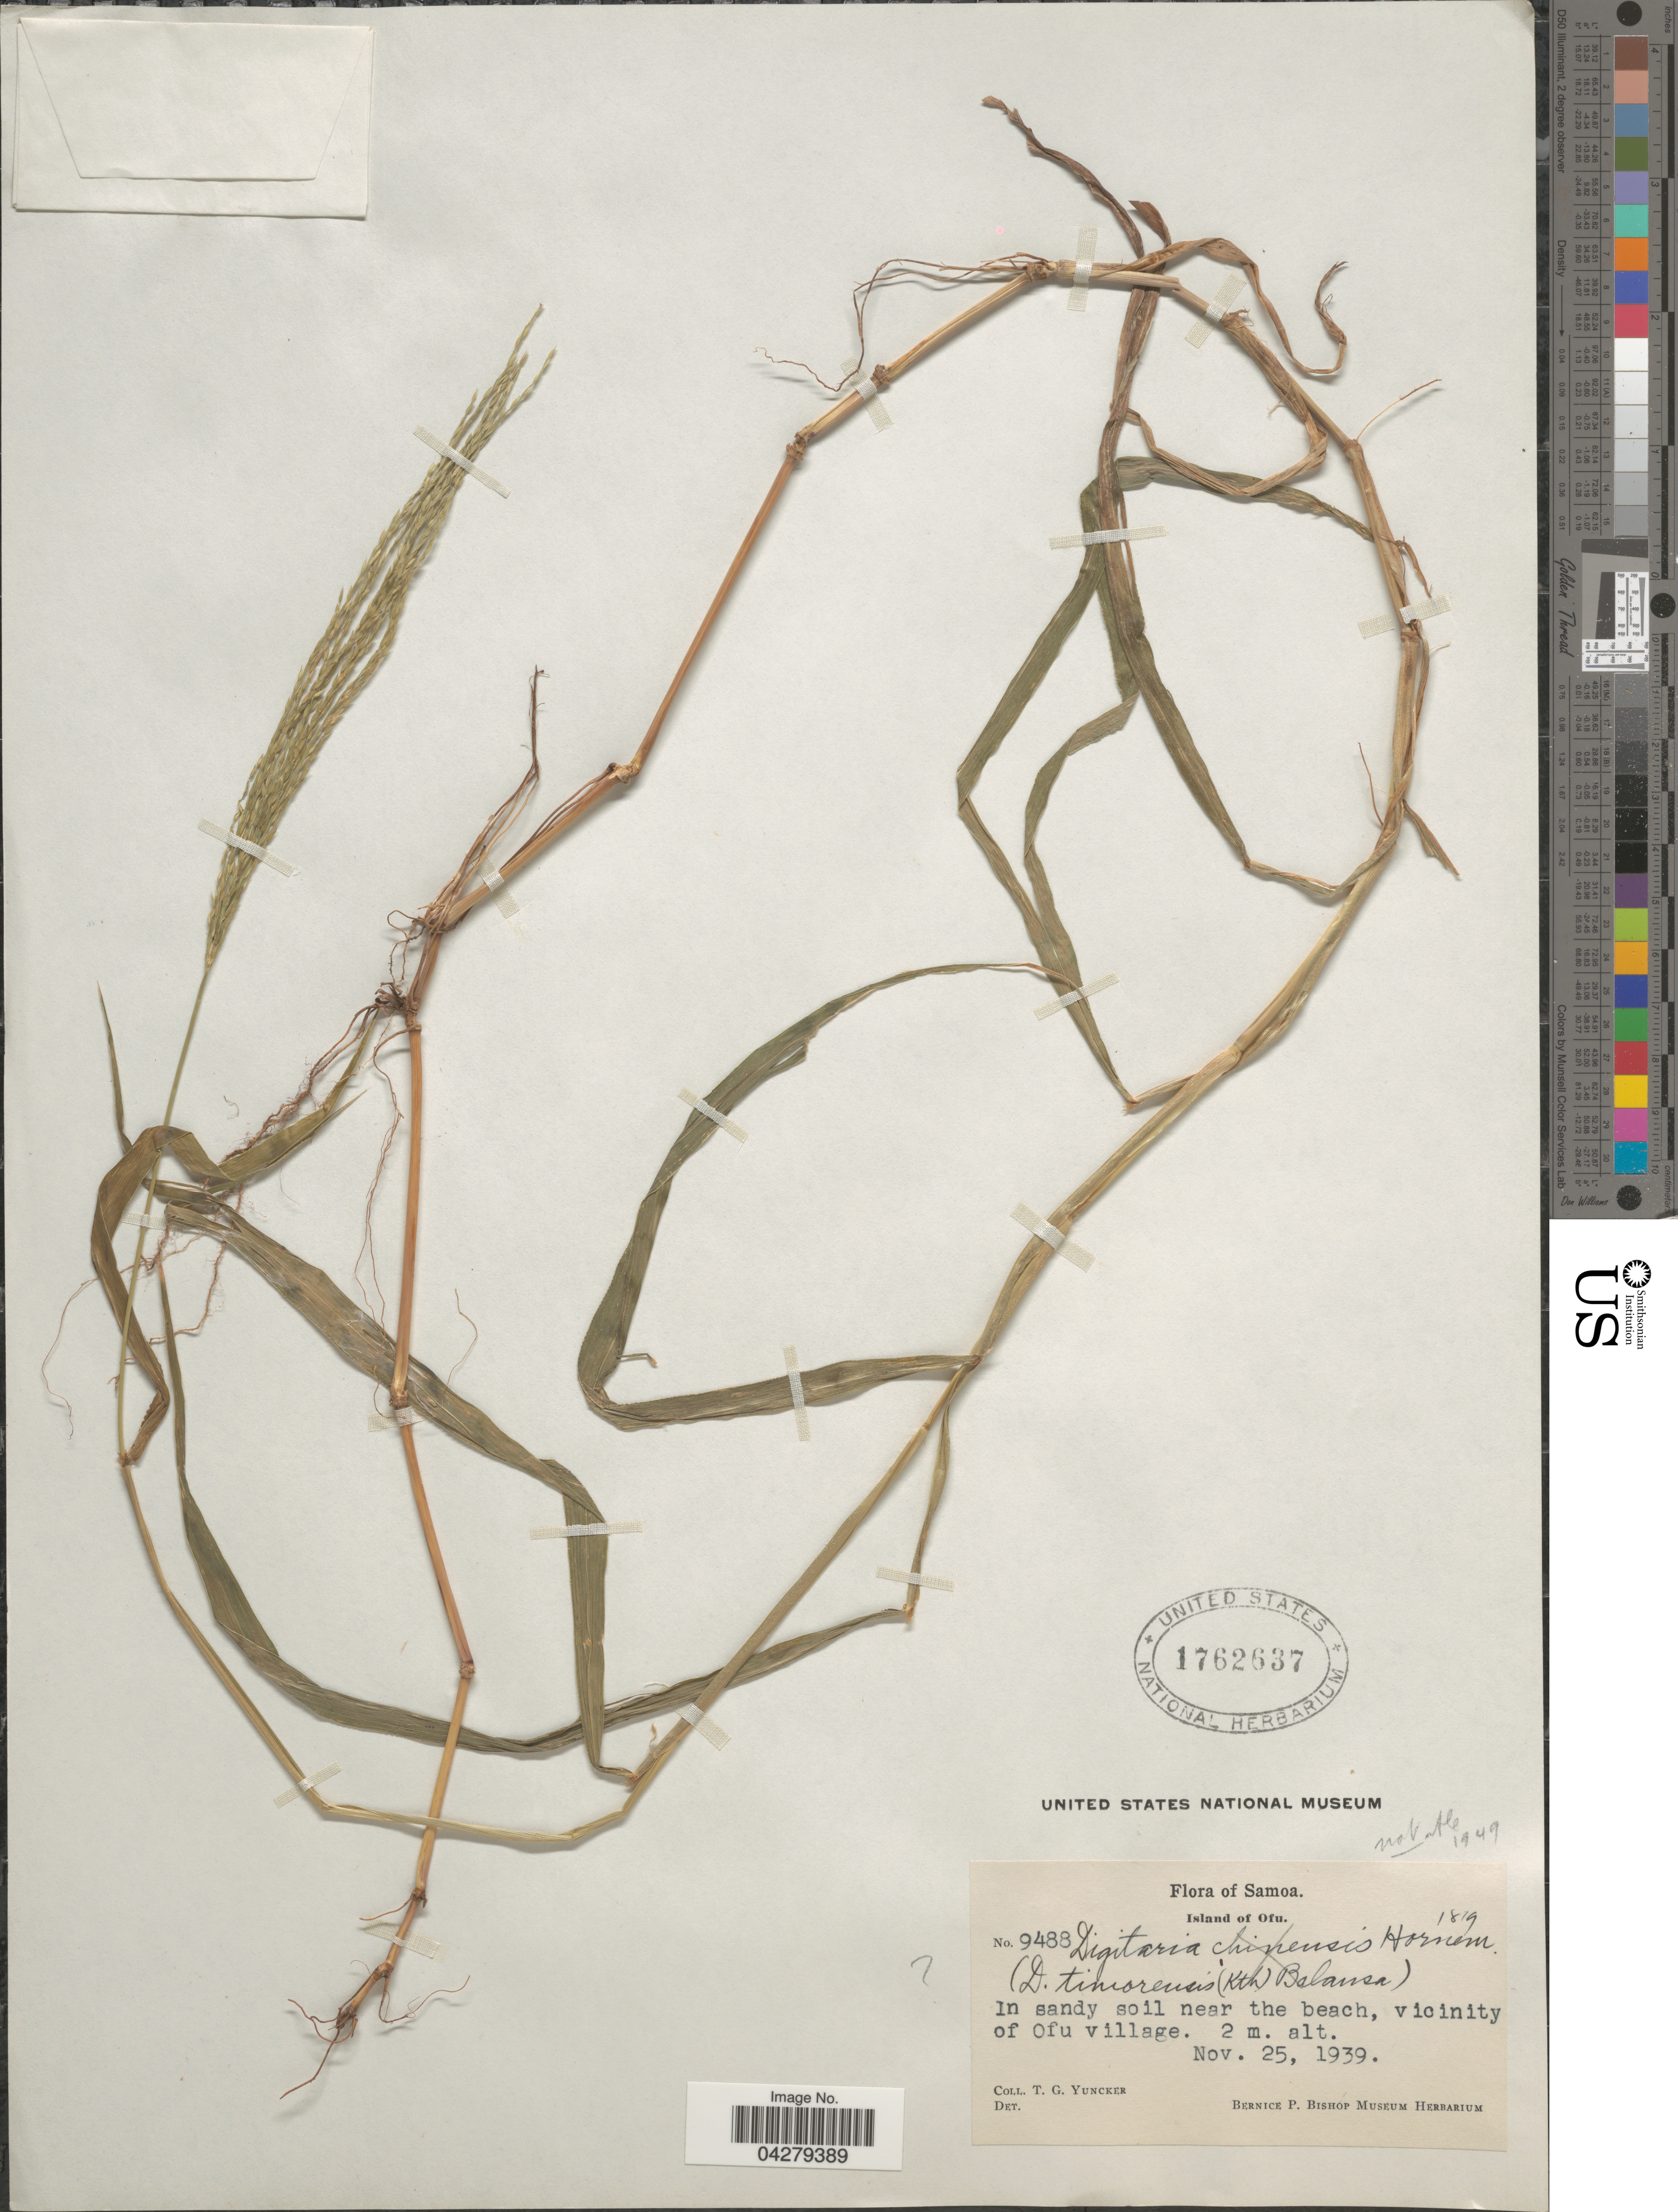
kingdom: Plantae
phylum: Tracheophyta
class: Liliopsida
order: Poales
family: Poaceae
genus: Digitaria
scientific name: Digitaria sp.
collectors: T. G. Yuncker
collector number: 9488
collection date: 1939-11-25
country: American Samoa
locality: Samoa. Island of Ofu. In sandy soil near the beach, vicinity of Ofu village.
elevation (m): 2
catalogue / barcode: US 1762637